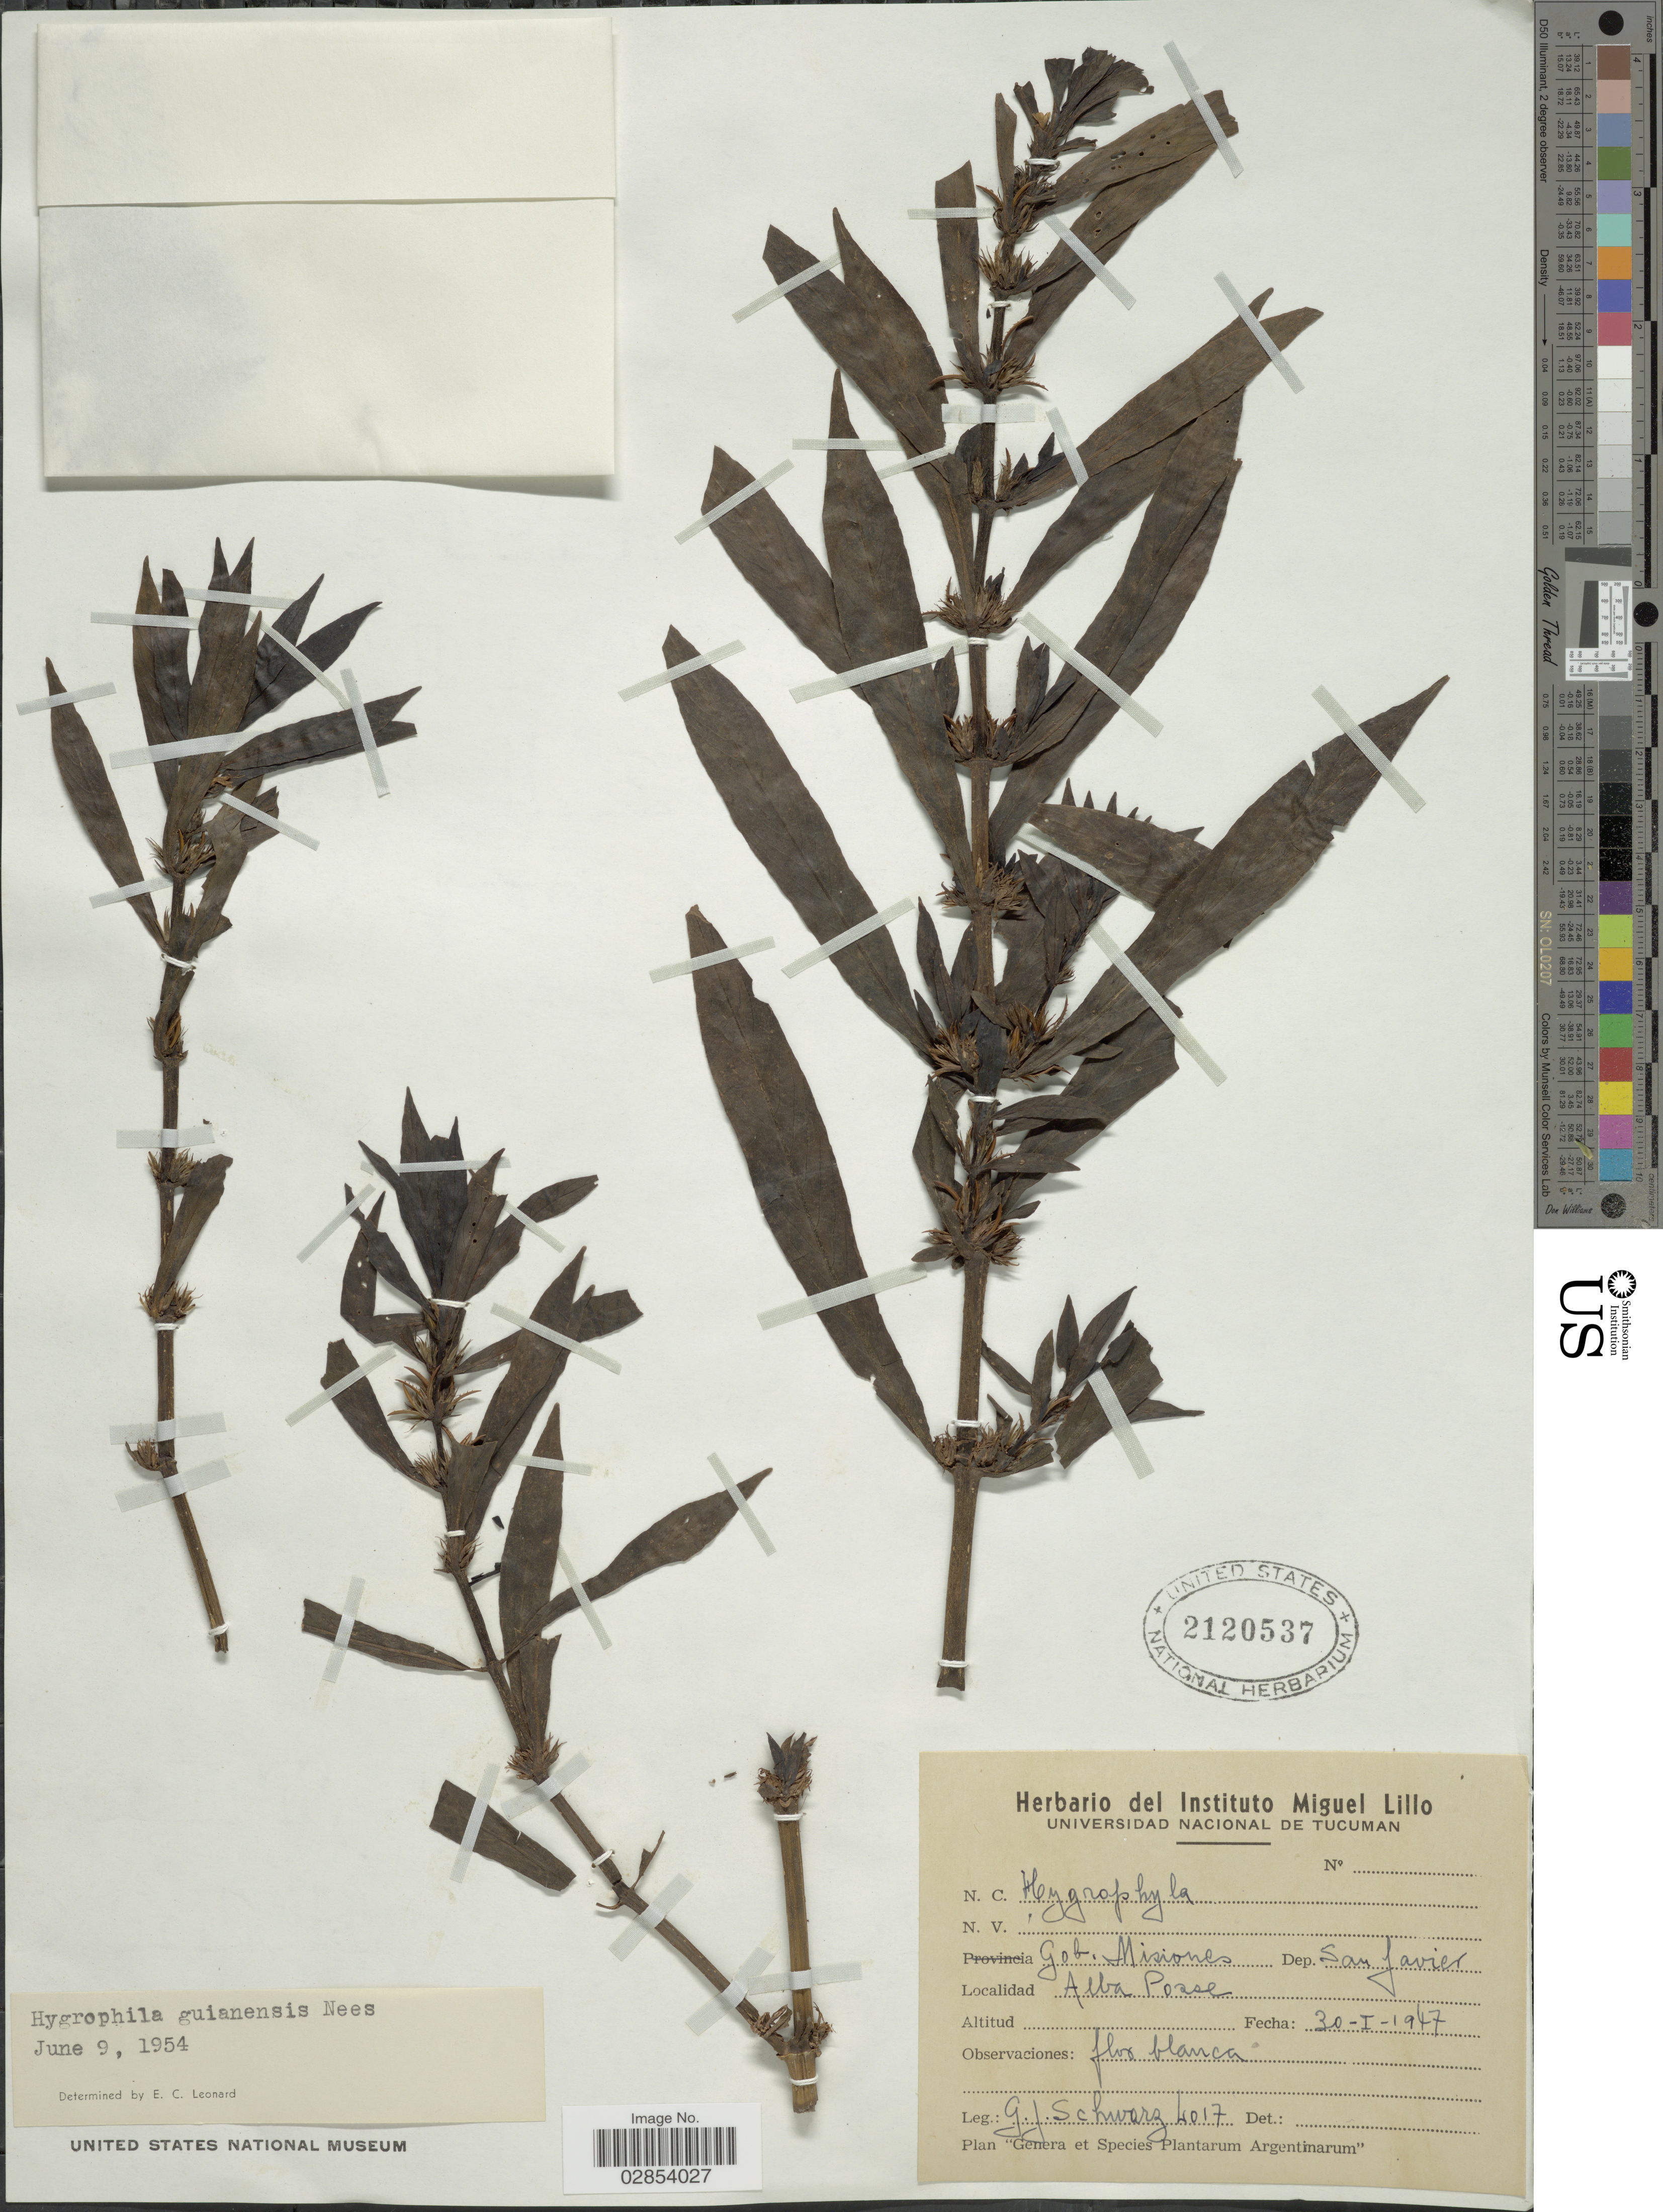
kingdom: Plantae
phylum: Tracheophyta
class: Magnoliopsida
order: Lamiales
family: Acanthaceae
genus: Hygrophila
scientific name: Hygrophila costata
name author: Nees & T. Nees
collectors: G. J. Schwarz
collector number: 4017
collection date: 1947-01-30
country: Argentina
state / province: Misiones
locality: Gob. Misiones, Dep. San Javier, Alba Posse.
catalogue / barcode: US 2120537